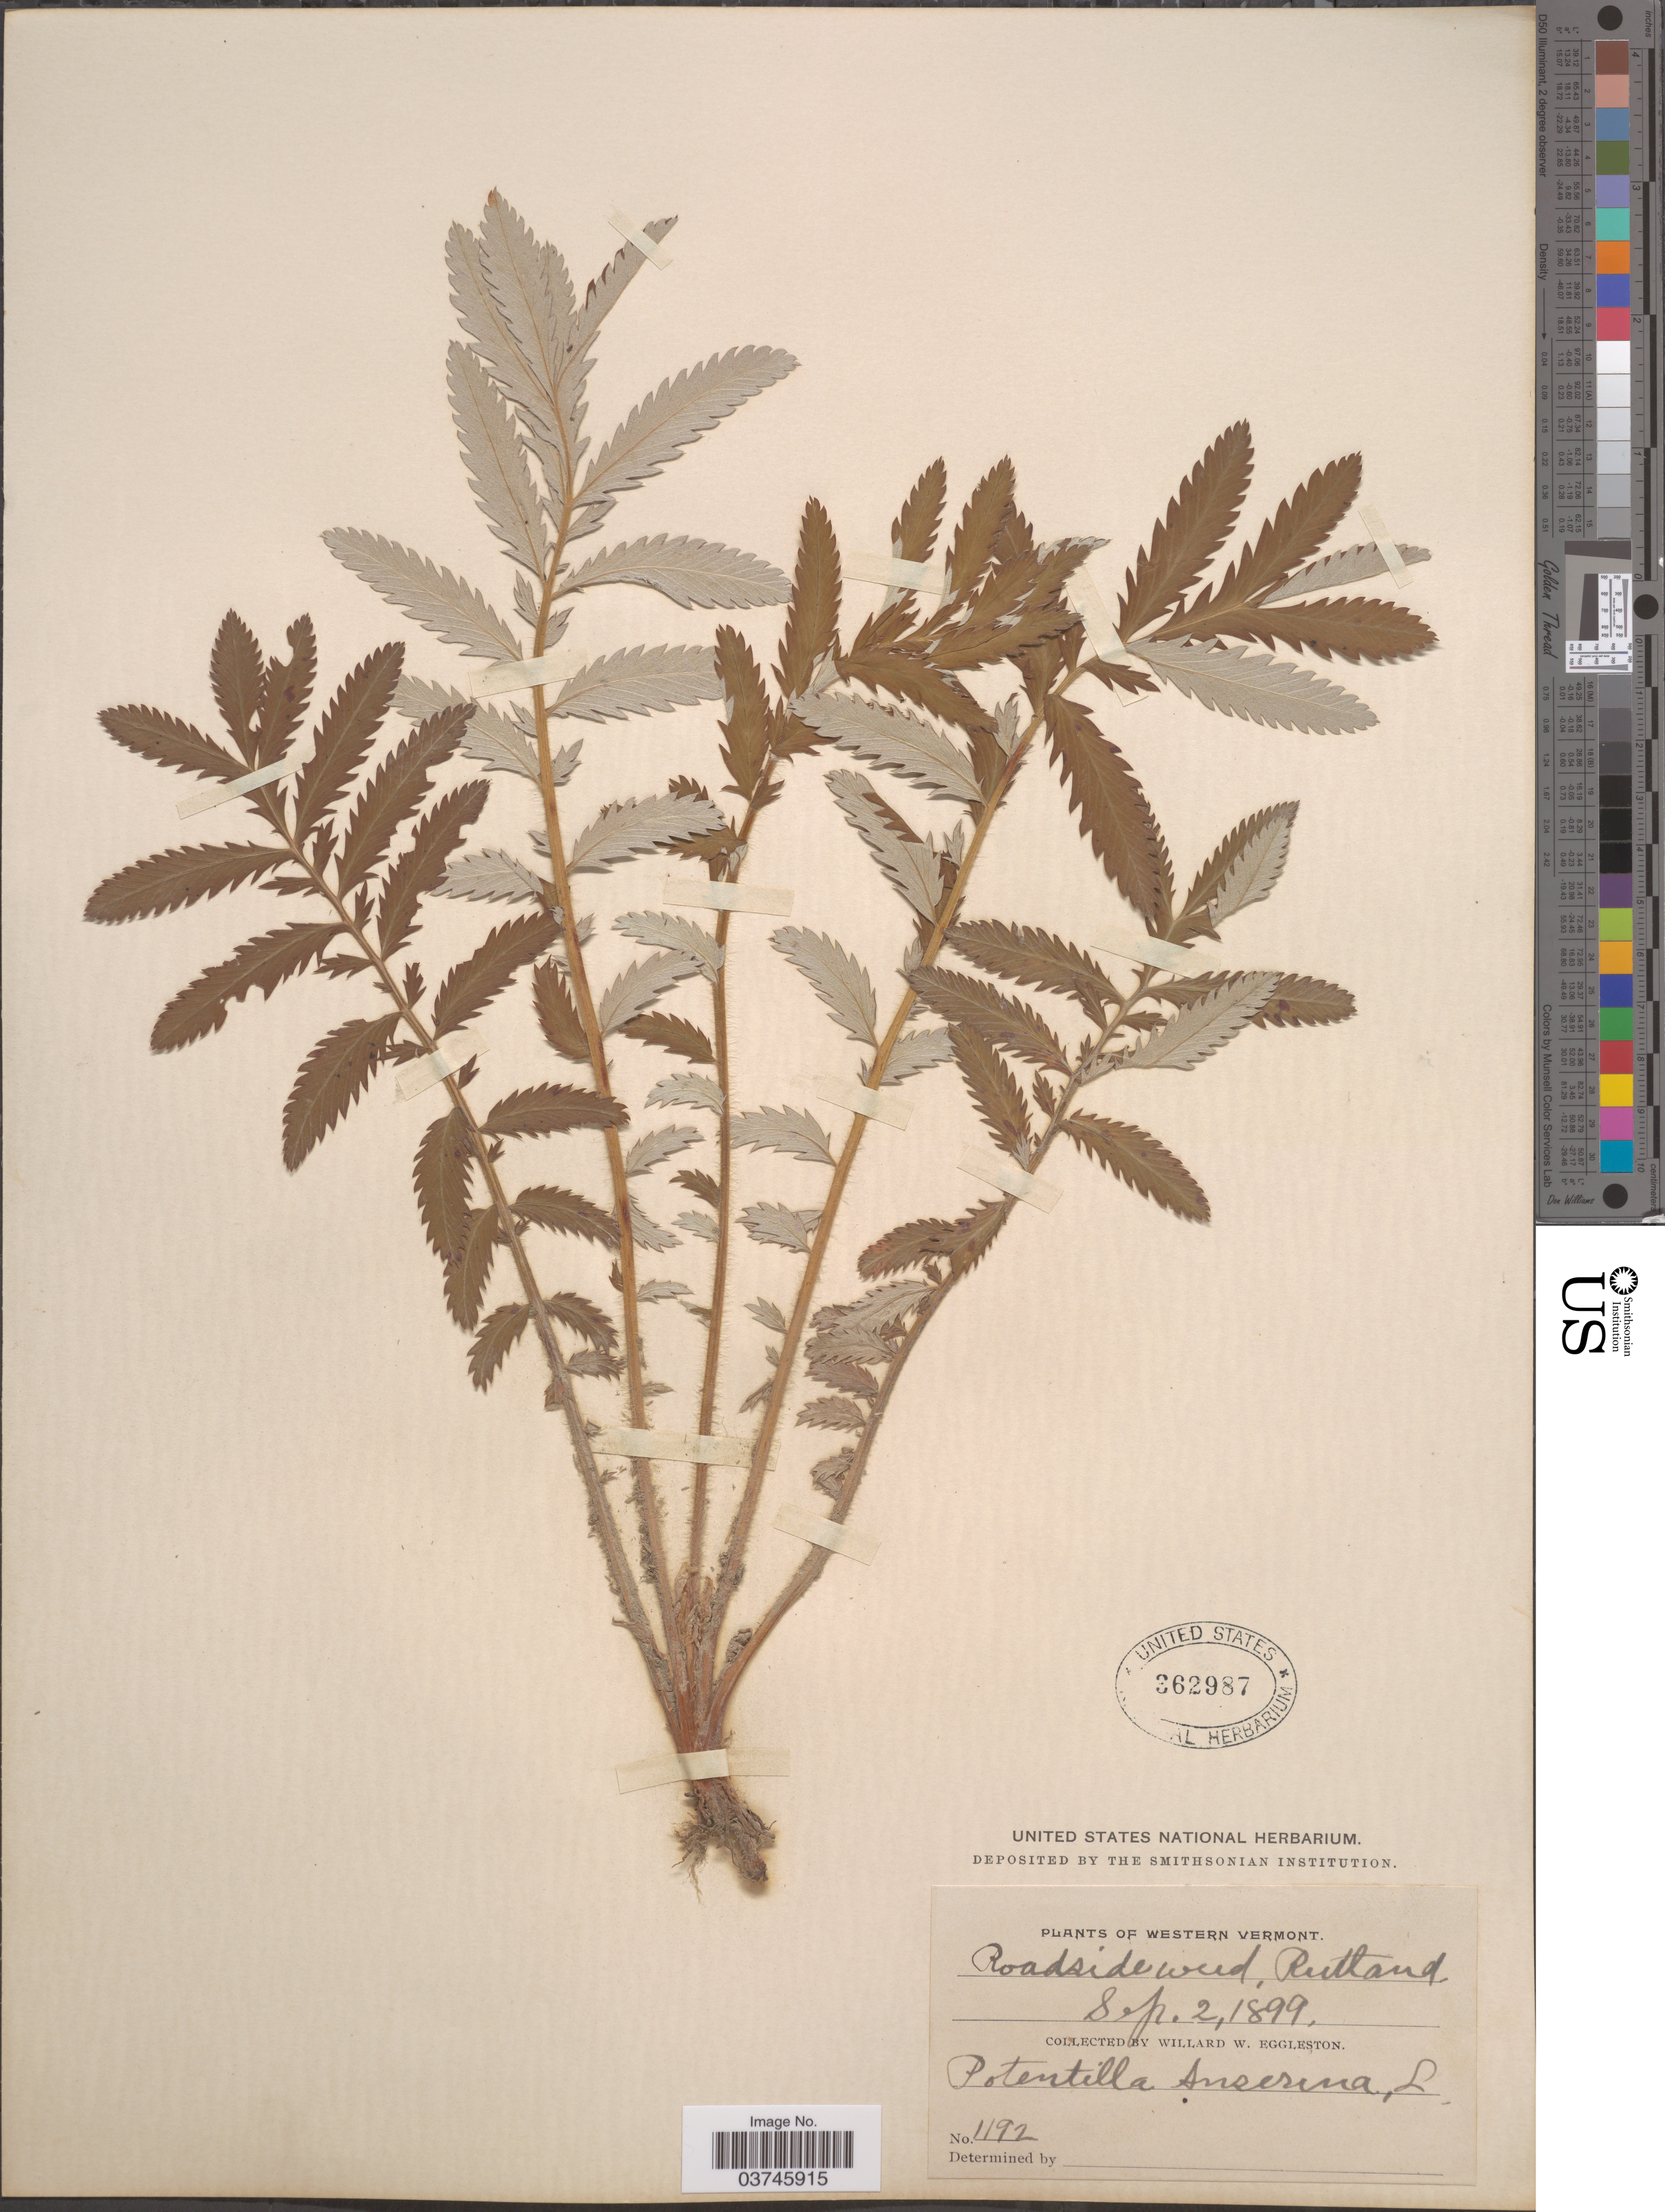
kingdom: Plantae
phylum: Tracheophyta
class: Magnoliopsida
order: Rosales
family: Rosaceae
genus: Argentina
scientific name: Argentina anserina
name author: (L.) Rydb.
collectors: W. W. Eggleston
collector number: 1192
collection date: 1899-09-02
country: United States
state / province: Vermont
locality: Western Vermont. Rutland.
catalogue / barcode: US 362987